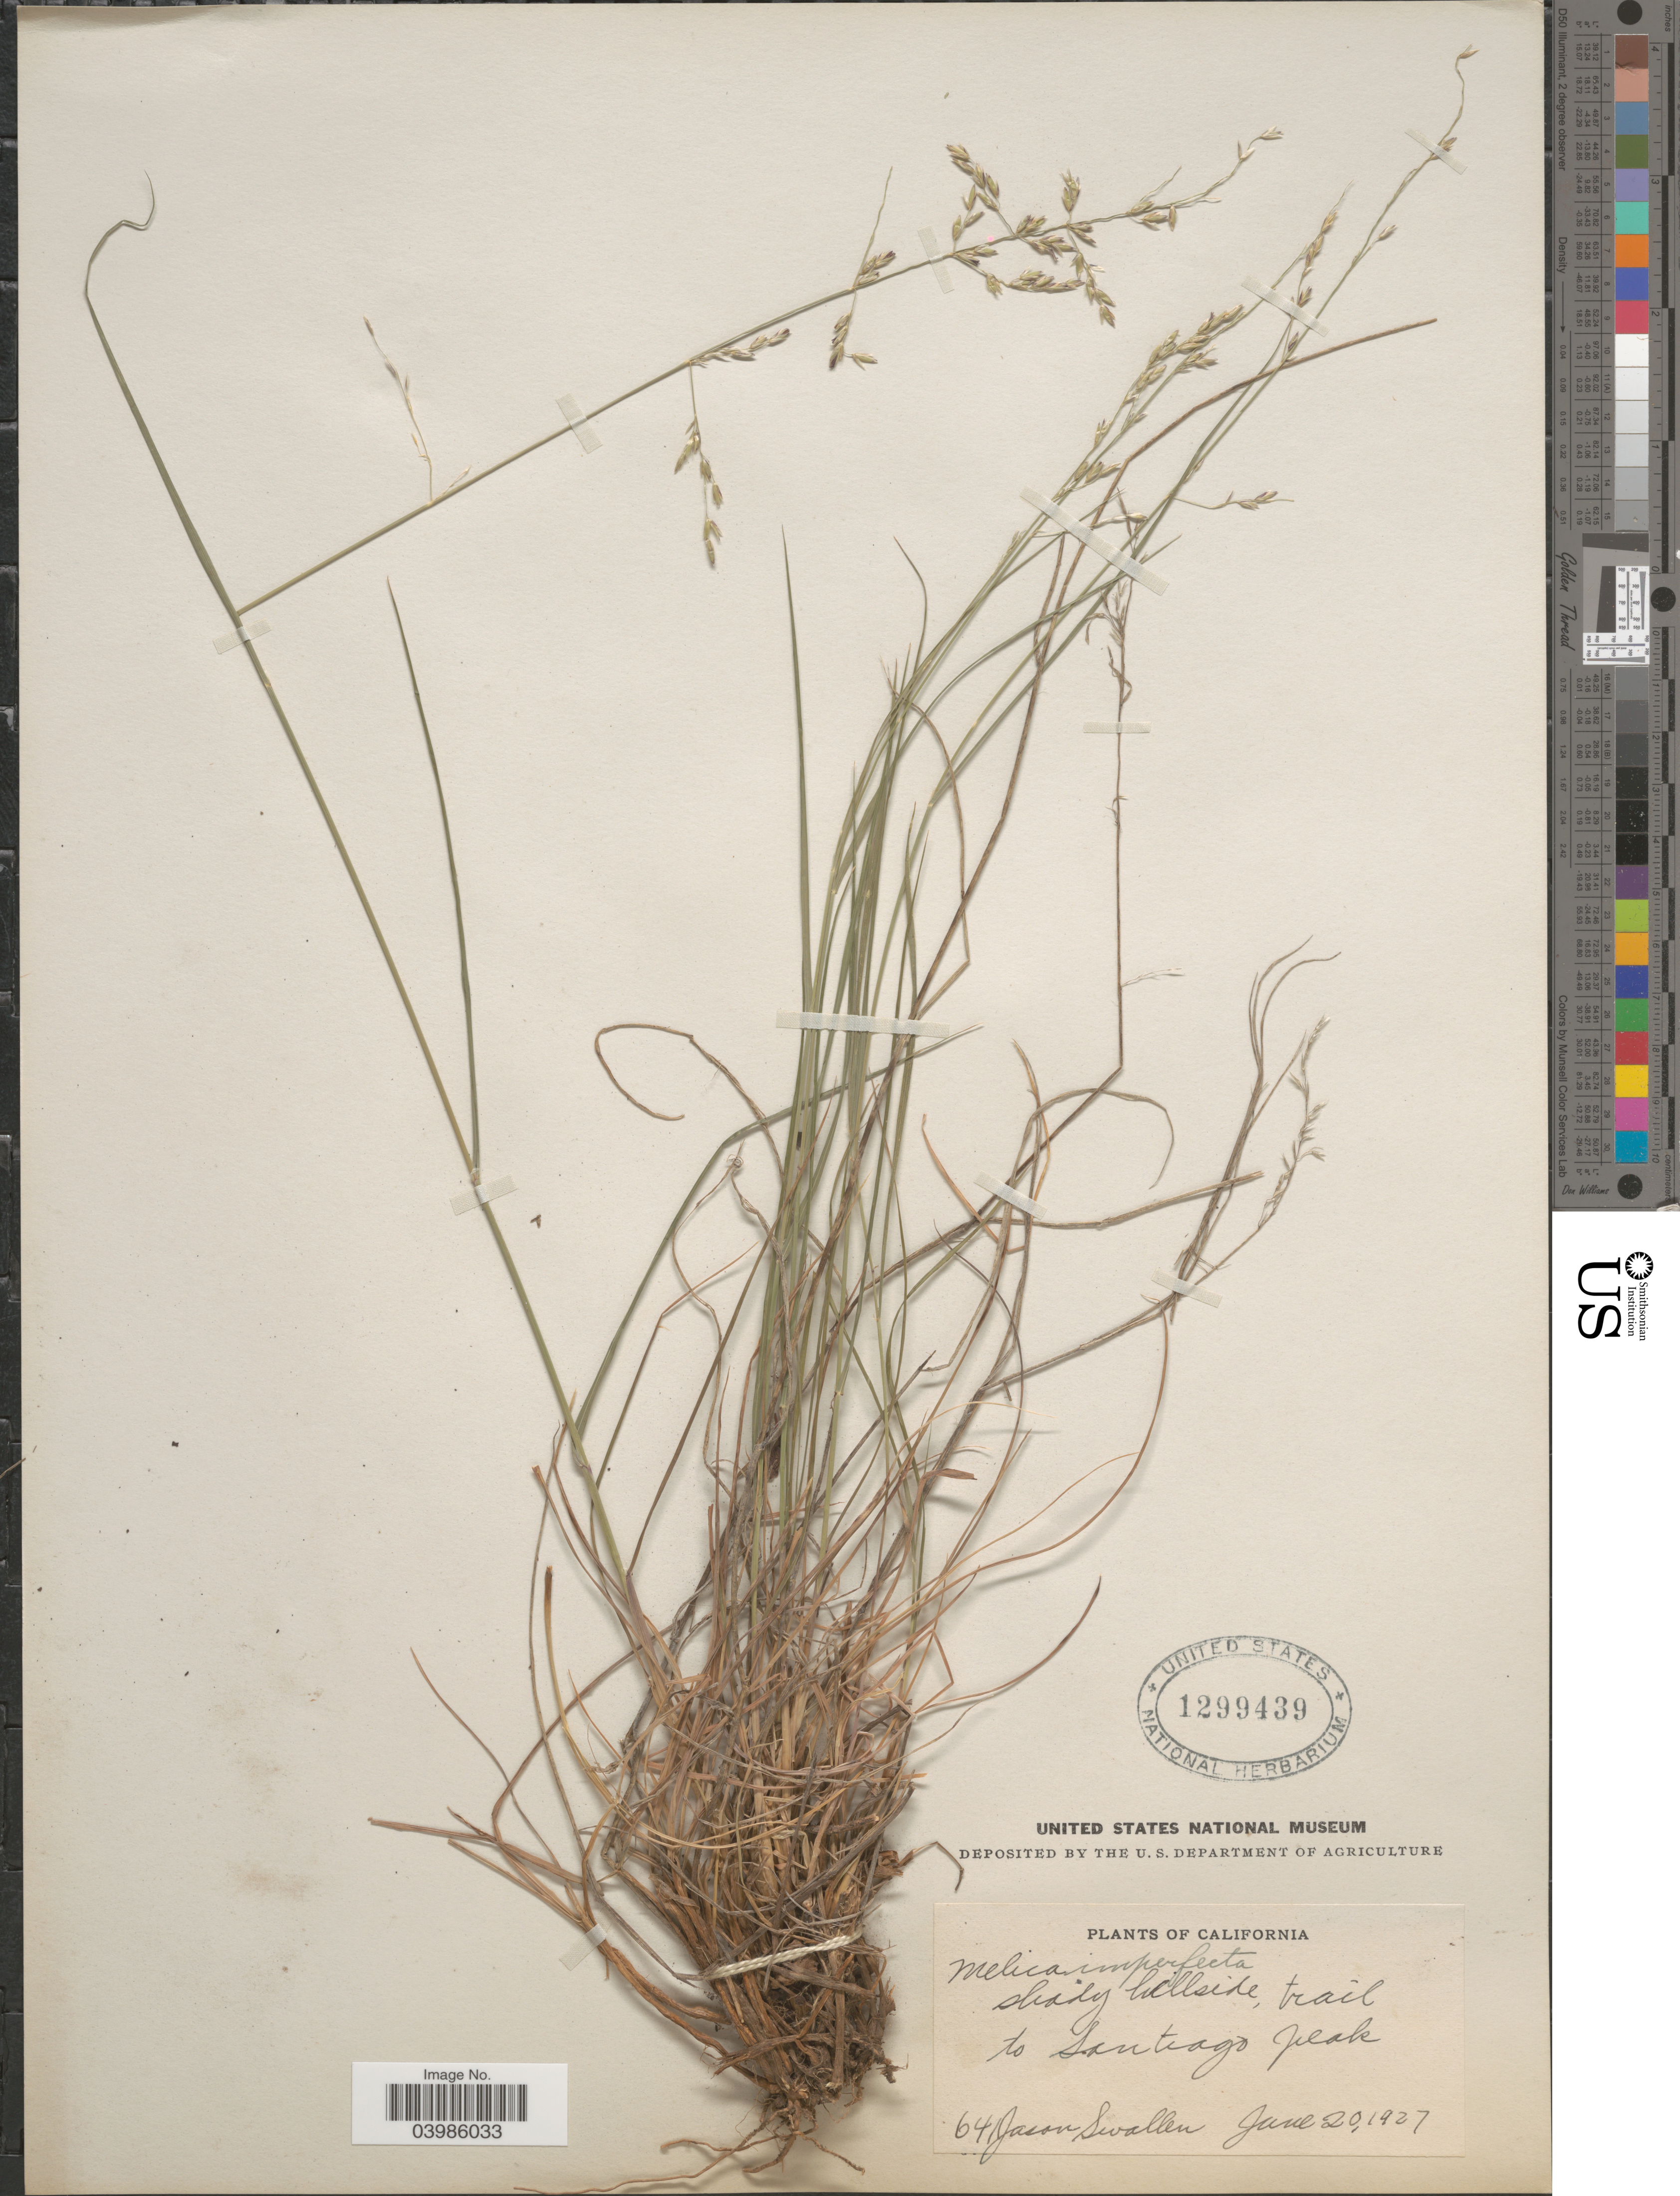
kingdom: Plantae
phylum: Tracheophyta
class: Liliopsida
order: Poales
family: Poaceae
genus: Melica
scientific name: Melica imperfecta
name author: Trin.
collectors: J. R. Swallen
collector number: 641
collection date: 1927-06-20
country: United States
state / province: California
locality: Shady hillside, trail to Santiago Peak.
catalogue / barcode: US 1299439